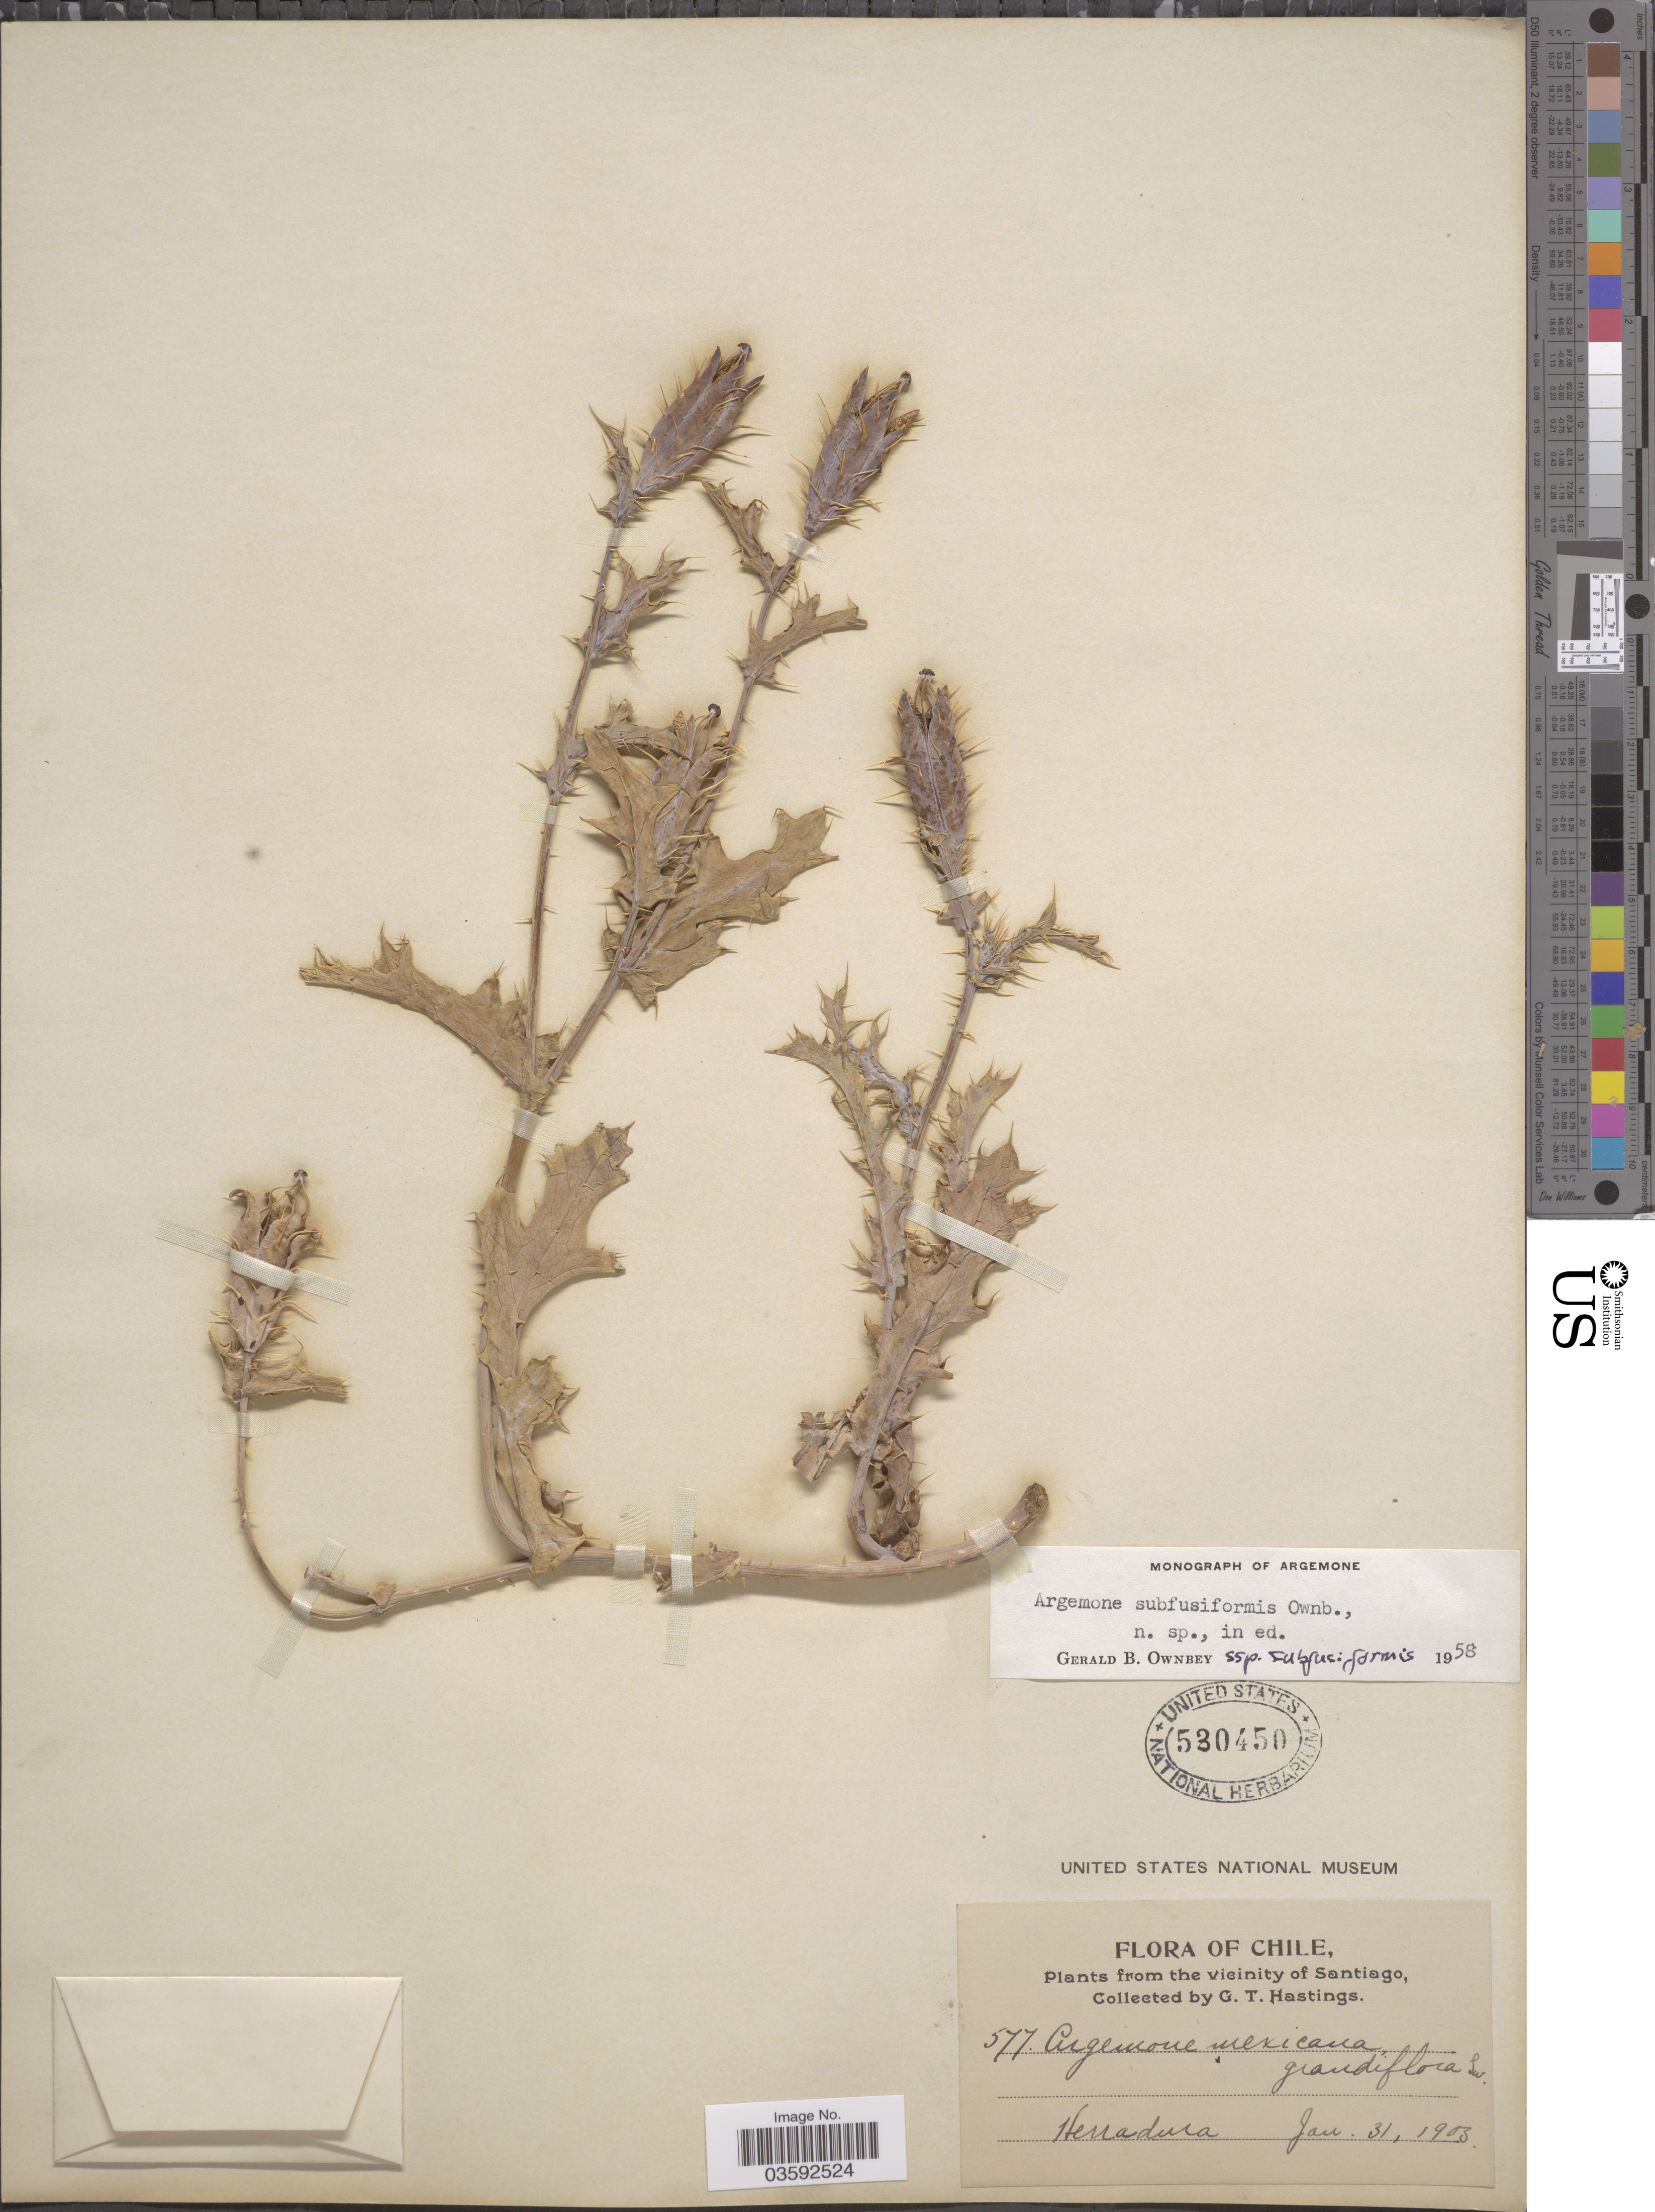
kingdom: Plantae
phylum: Tracheophyta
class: Magnoliopsida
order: Ranunculales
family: Papaveraceae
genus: Argemone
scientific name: Argemone subfusiformis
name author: G.B. Ownbey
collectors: G. Hastings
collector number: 577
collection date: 1903-01-31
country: Chile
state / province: Región Metropolitana (RM)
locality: Vicinity of Santiago. Herradura.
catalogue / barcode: US 530450